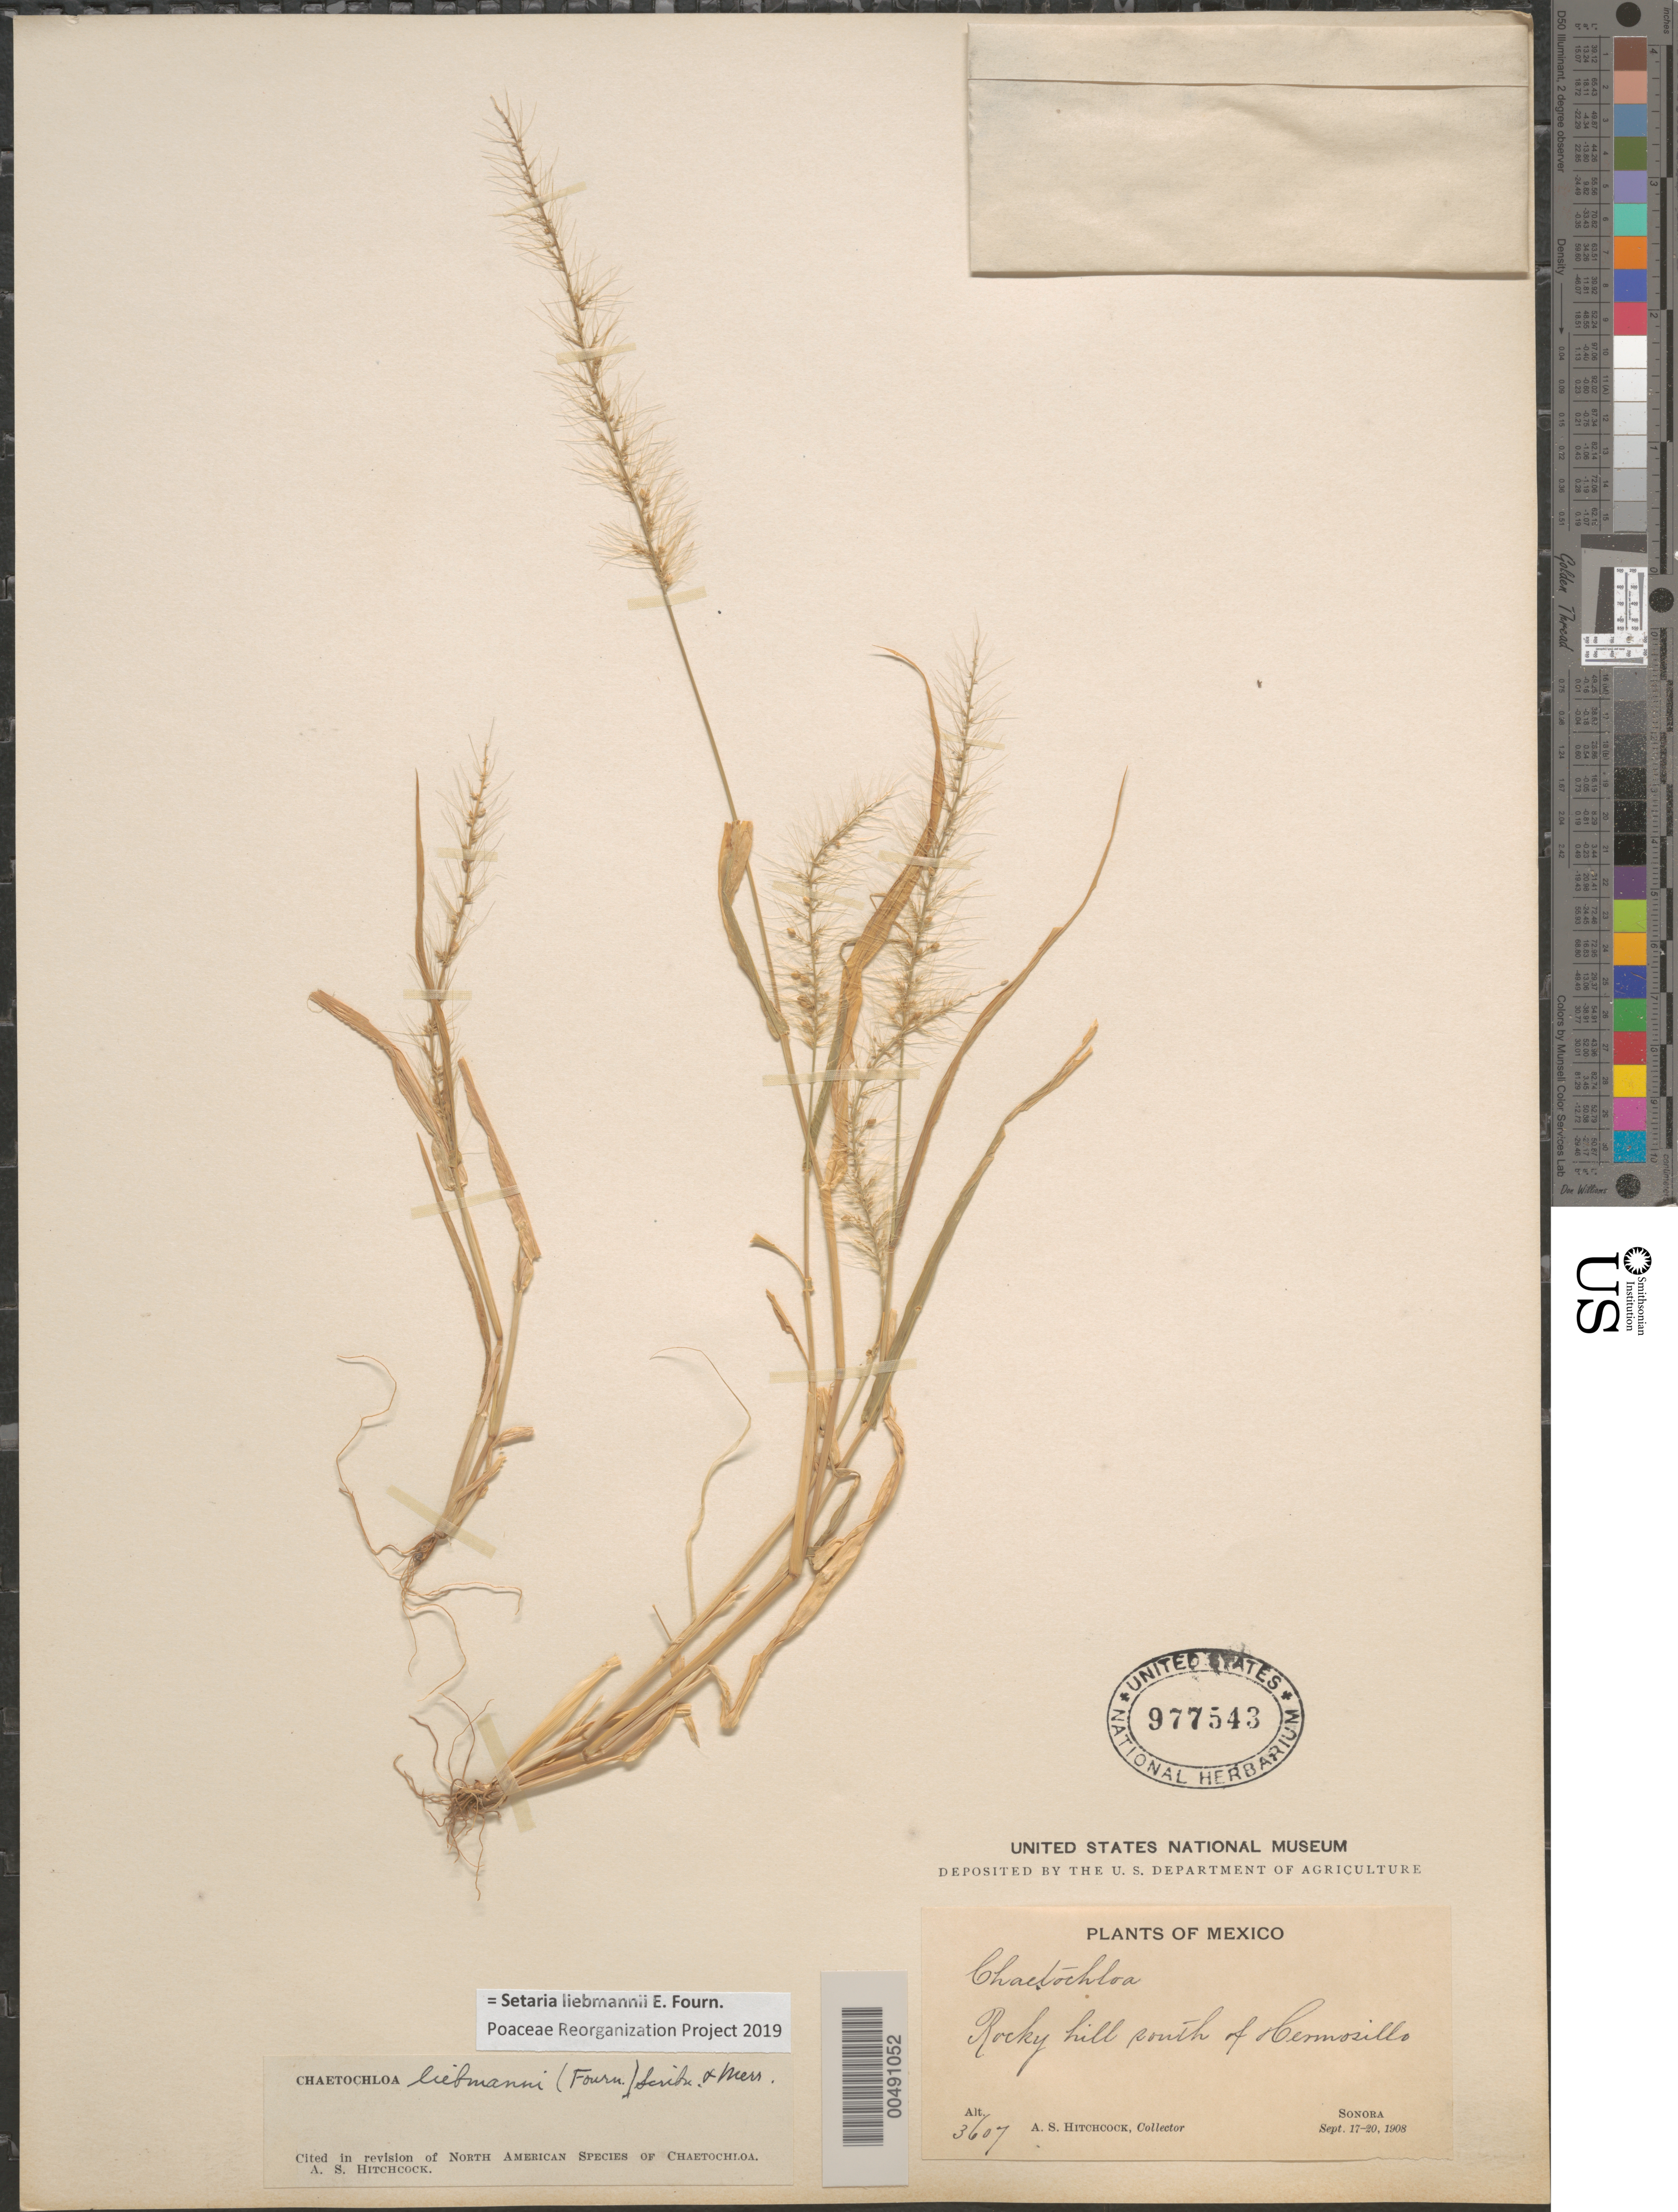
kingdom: Plantae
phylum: Tracheophyta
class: Liliopsida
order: Poales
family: Poaceae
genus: Setaria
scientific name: Setaria liebmannii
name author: E. Fourn.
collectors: A. S. Hitchcock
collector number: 3607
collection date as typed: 17 Sep 1908 to 20 Sep 1908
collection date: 1908-09-17/1908-09-20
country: Mexico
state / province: Sonora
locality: S of Hermosillo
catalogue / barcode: US 977543